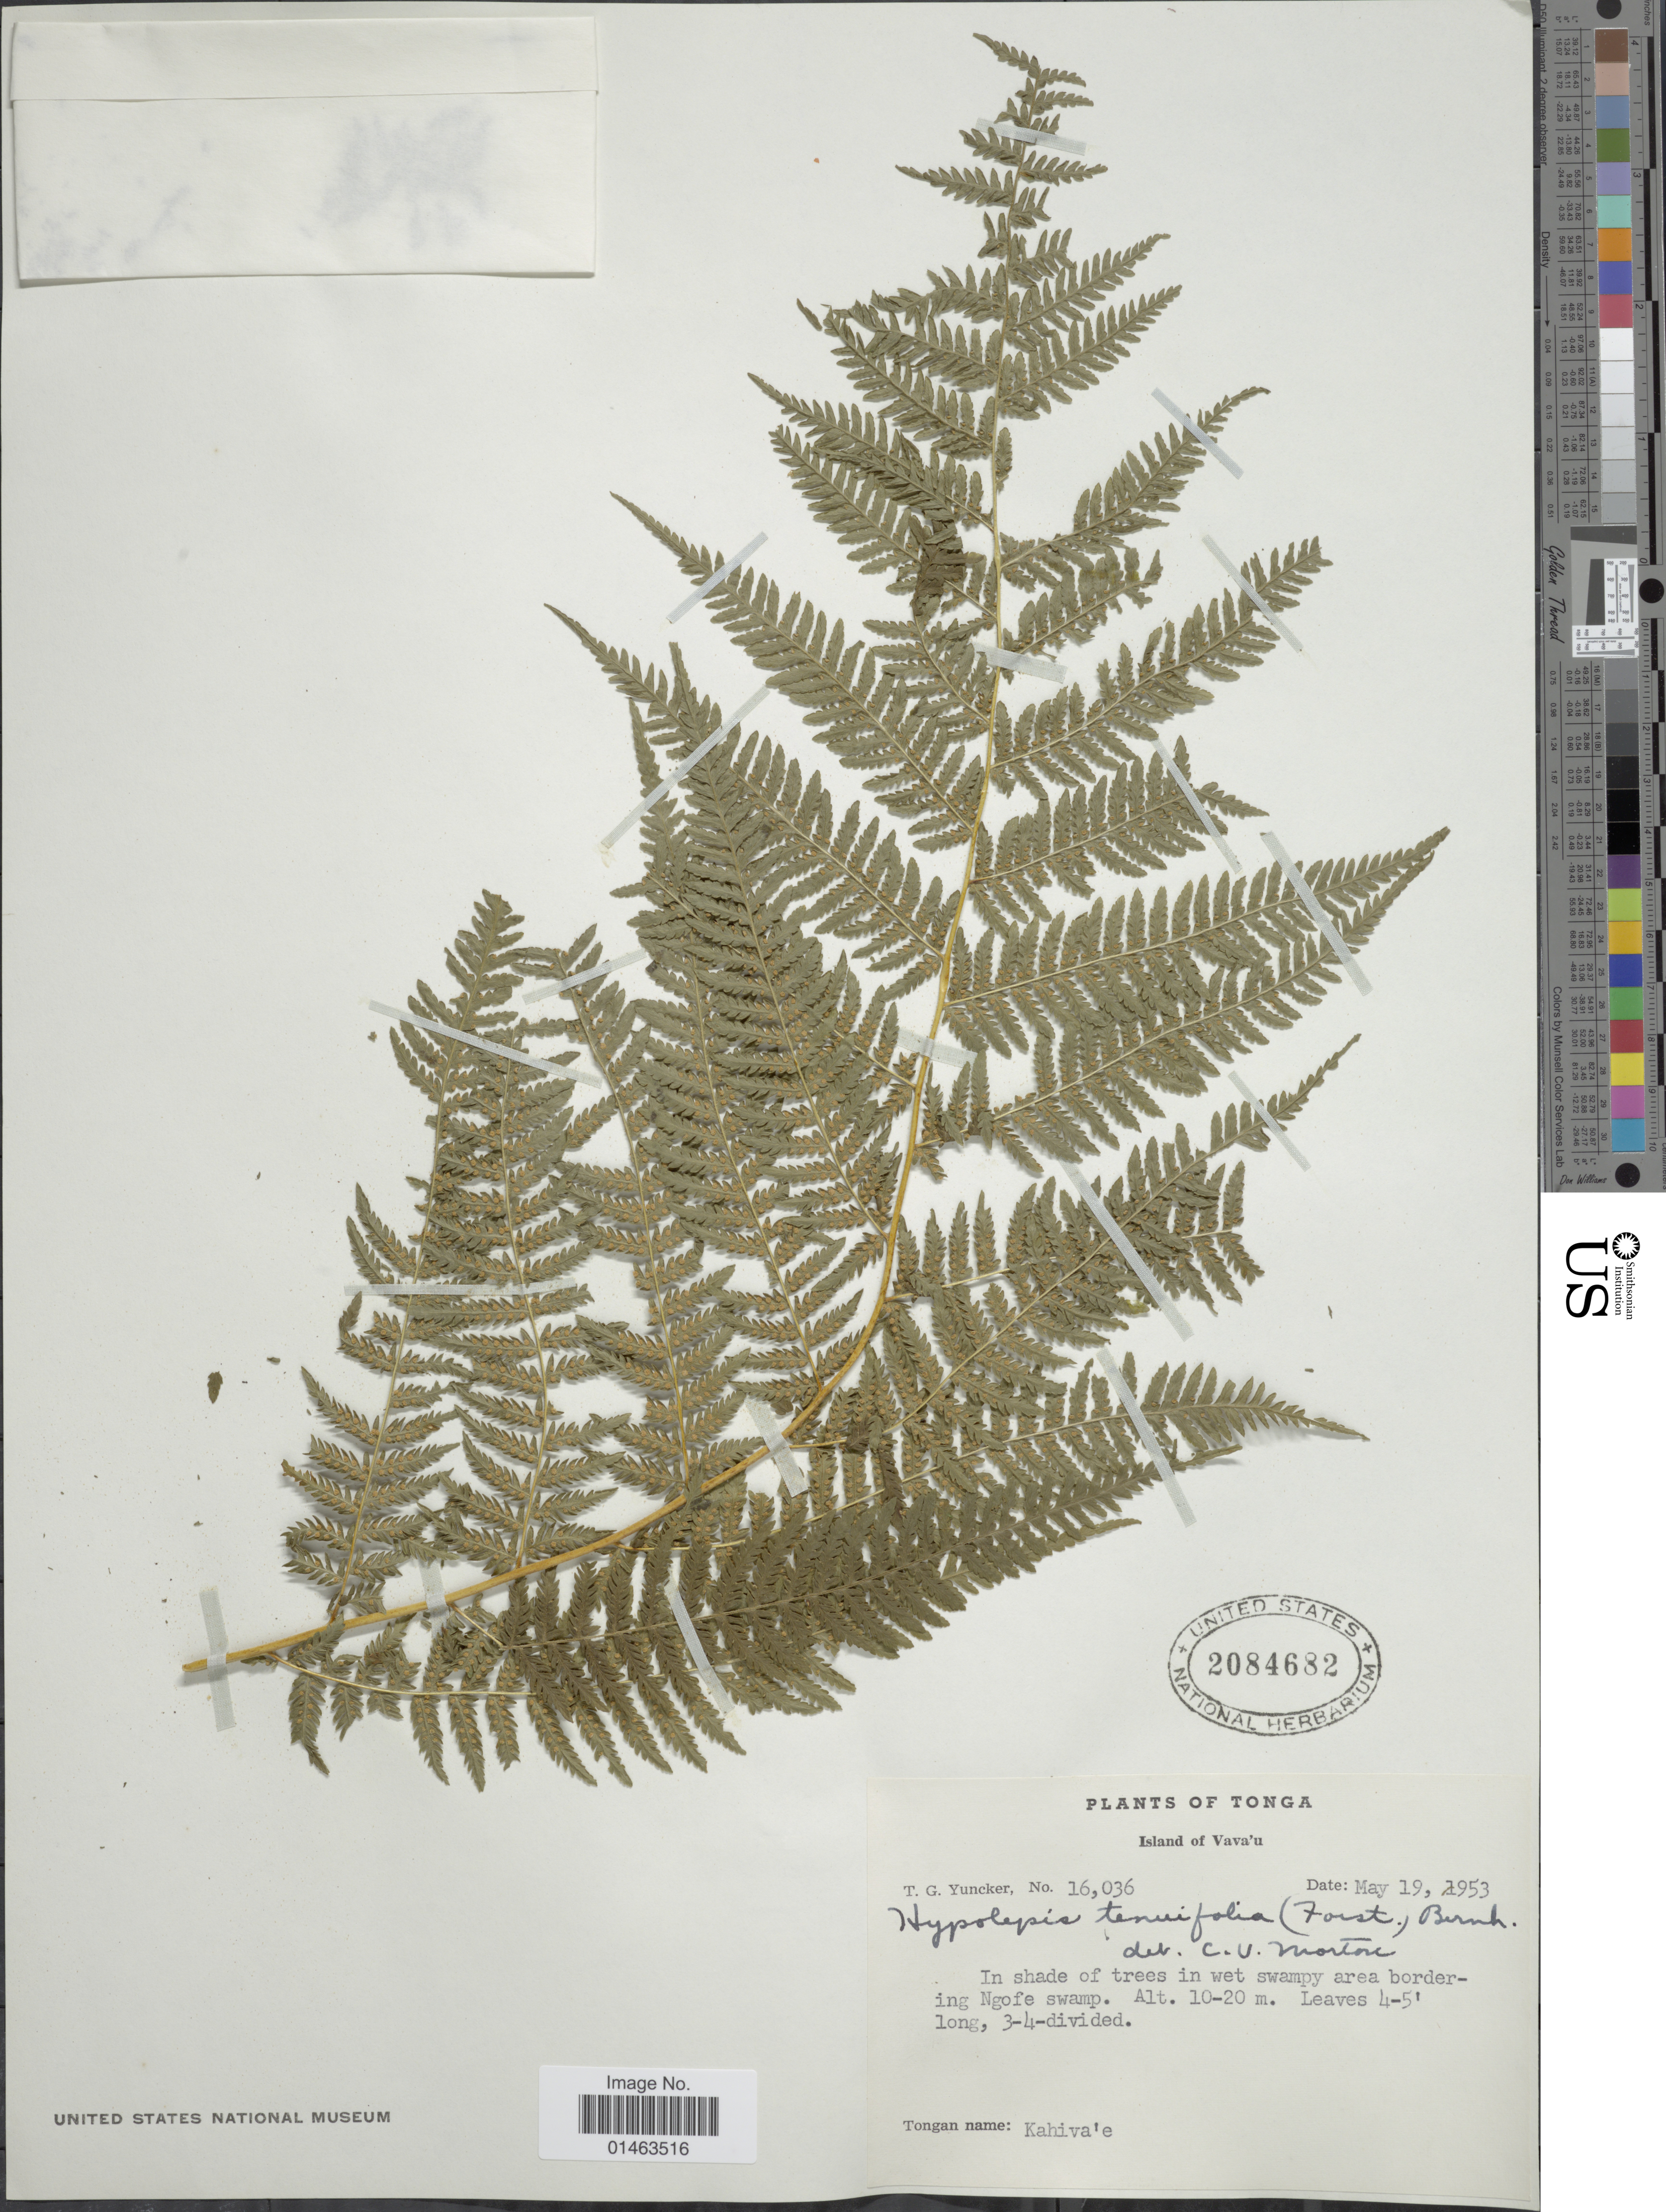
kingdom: Plantae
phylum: Tracheophyta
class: Polypodiopsida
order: Polypodiales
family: Dennstaedtiaceae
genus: Hypolepis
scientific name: Hypolepis tenuifolia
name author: (G. Forst.) Bernh.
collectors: T. G. Yuncker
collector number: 16036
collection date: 1953-05-19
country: Tonga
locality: Island of Vava'u. In shade of trees in wet swampy area bordering Ngofe swamp.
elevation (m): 10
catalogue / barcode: US 2084632